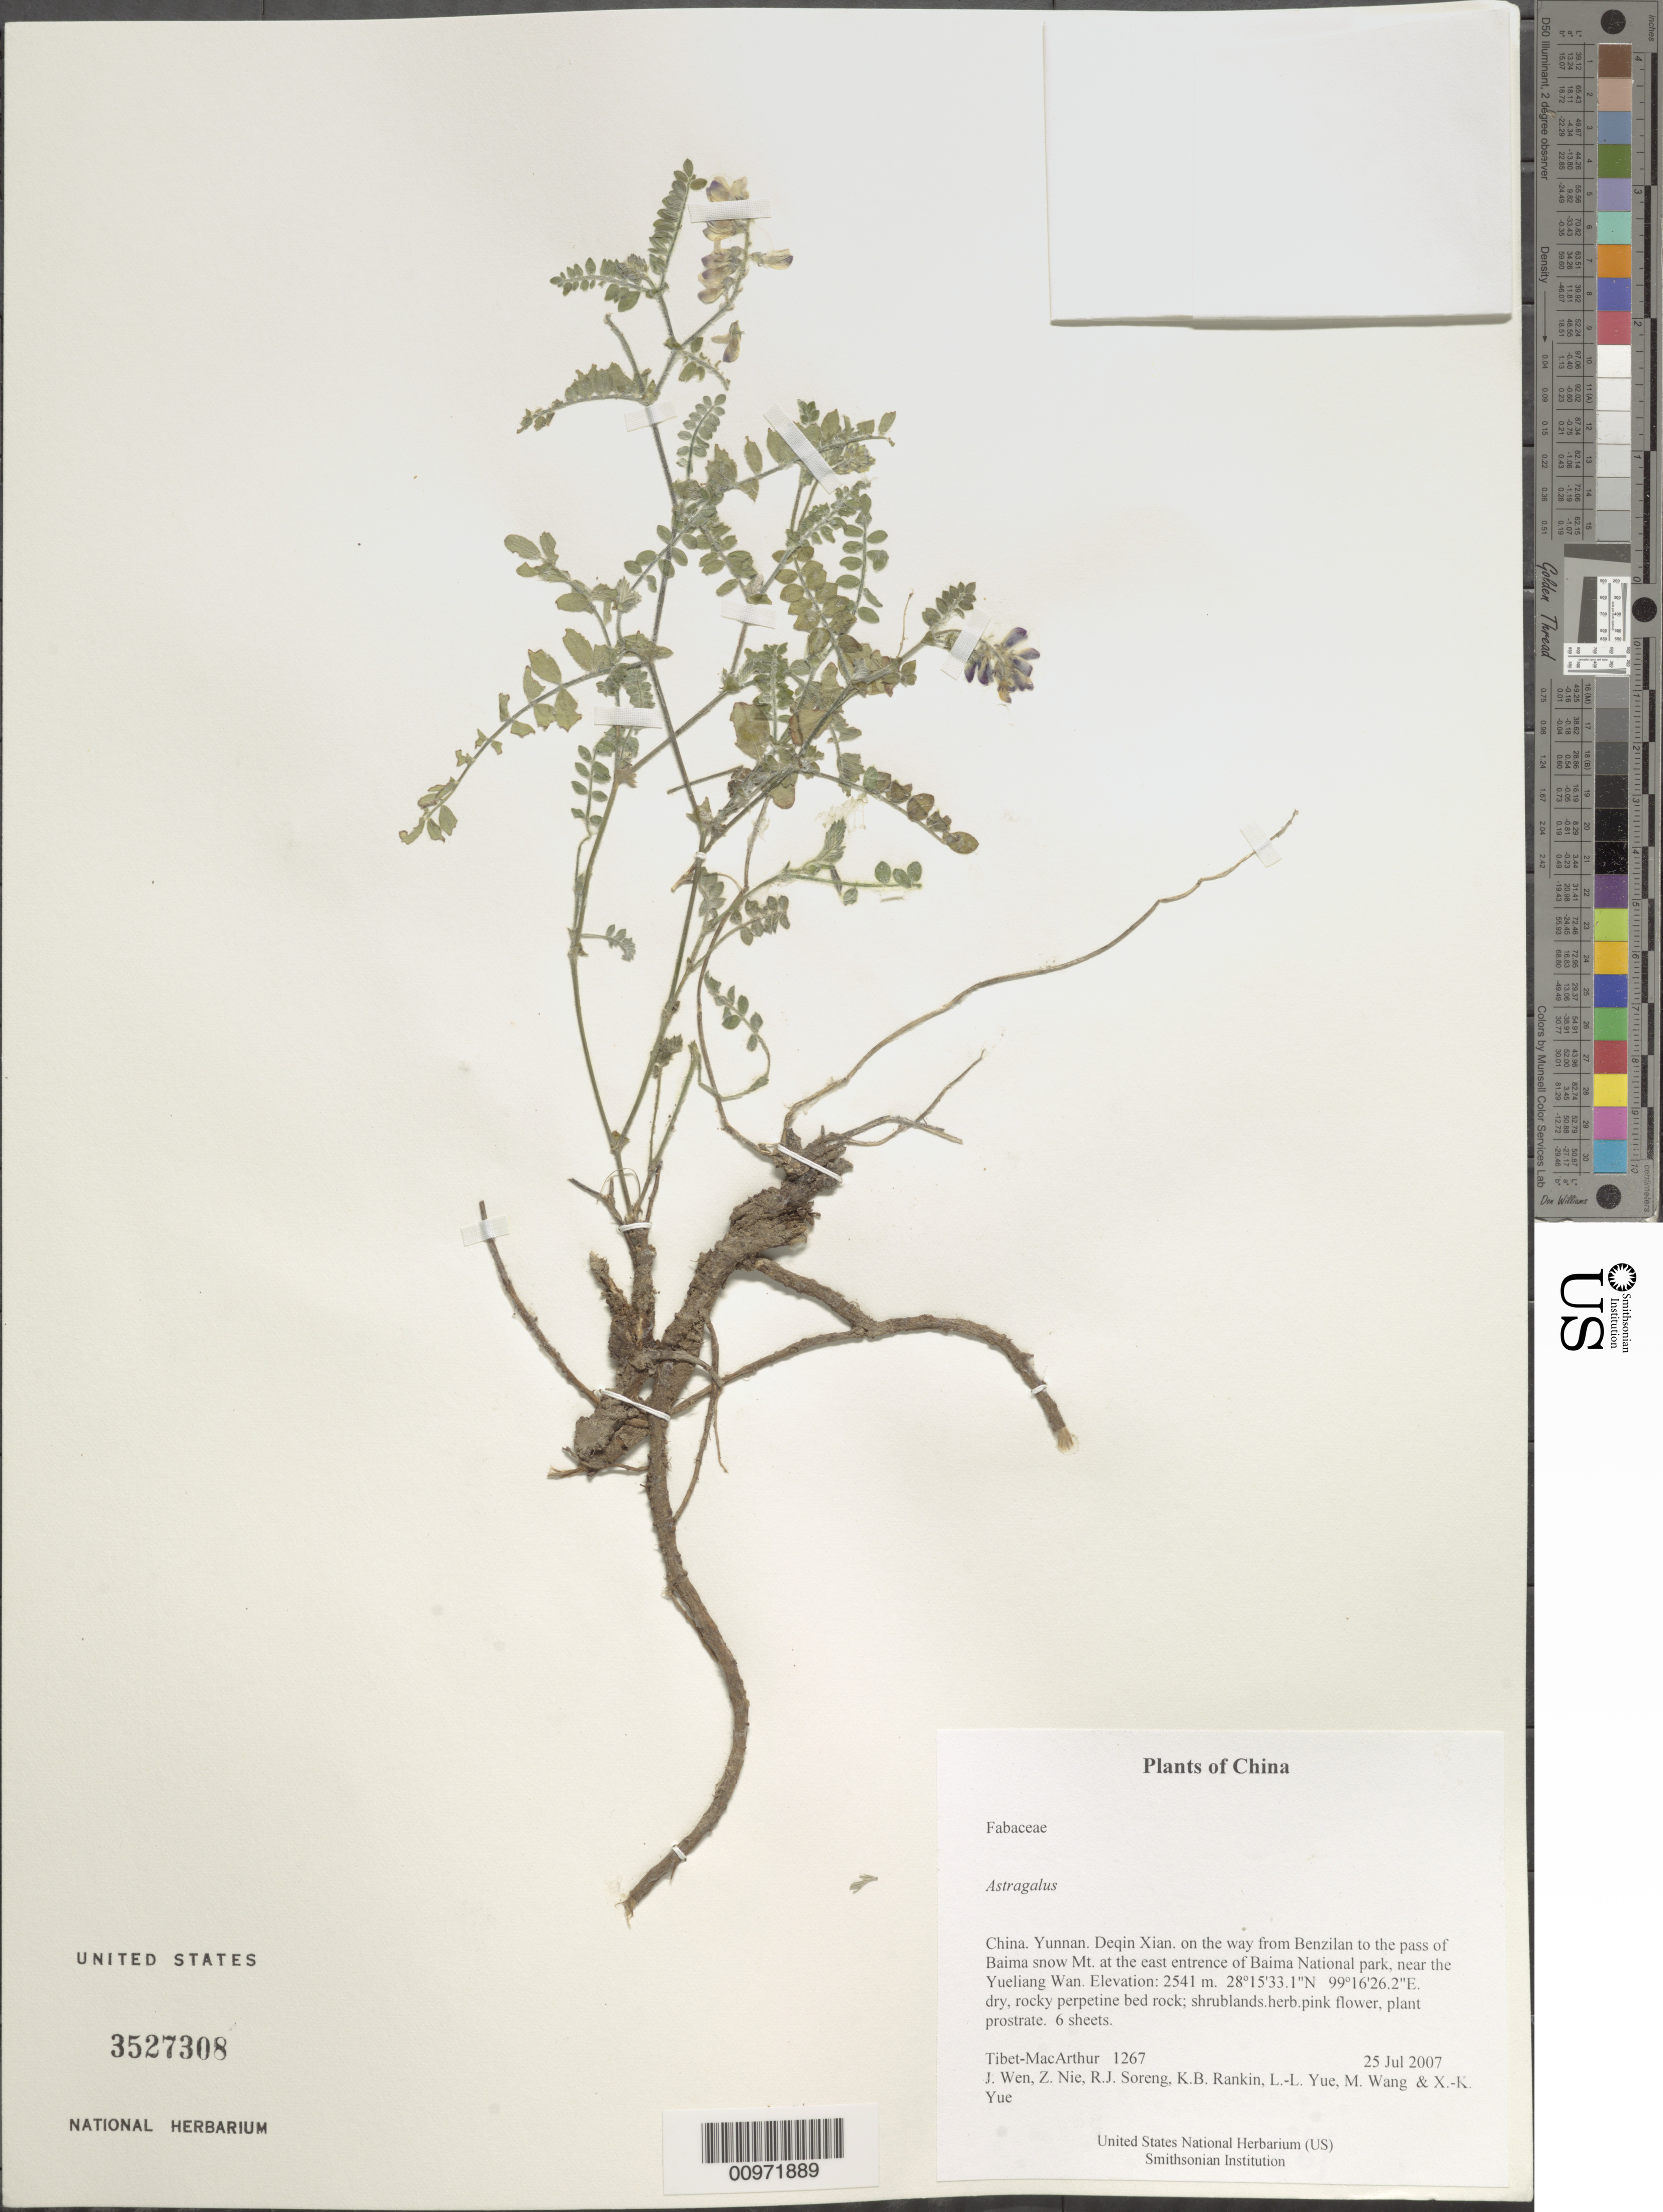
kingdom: Plantae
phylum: Tracheophyta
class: Magnoliopsida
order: Fabales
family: Fabaceae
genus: Astragalus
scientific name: Astragalus sp.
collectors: Tibet-MacArthur, J. Wen, Z. Nie, R. J. Soreng, K. Rankin, L. Yue, M. Wang & X. Yue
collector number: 1267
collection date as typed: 25 Jul 2007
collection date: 2007-07-25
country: China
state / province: Yunnan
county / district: Deqin Xian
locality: on the way from Benzilan to the pass of Baima snow Mt. at the east entrence of Baima National park, near the Yueliang Wan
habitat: dry, rocky perpetine bed rock; shrublands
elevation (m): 2541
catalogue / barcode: US 3527308